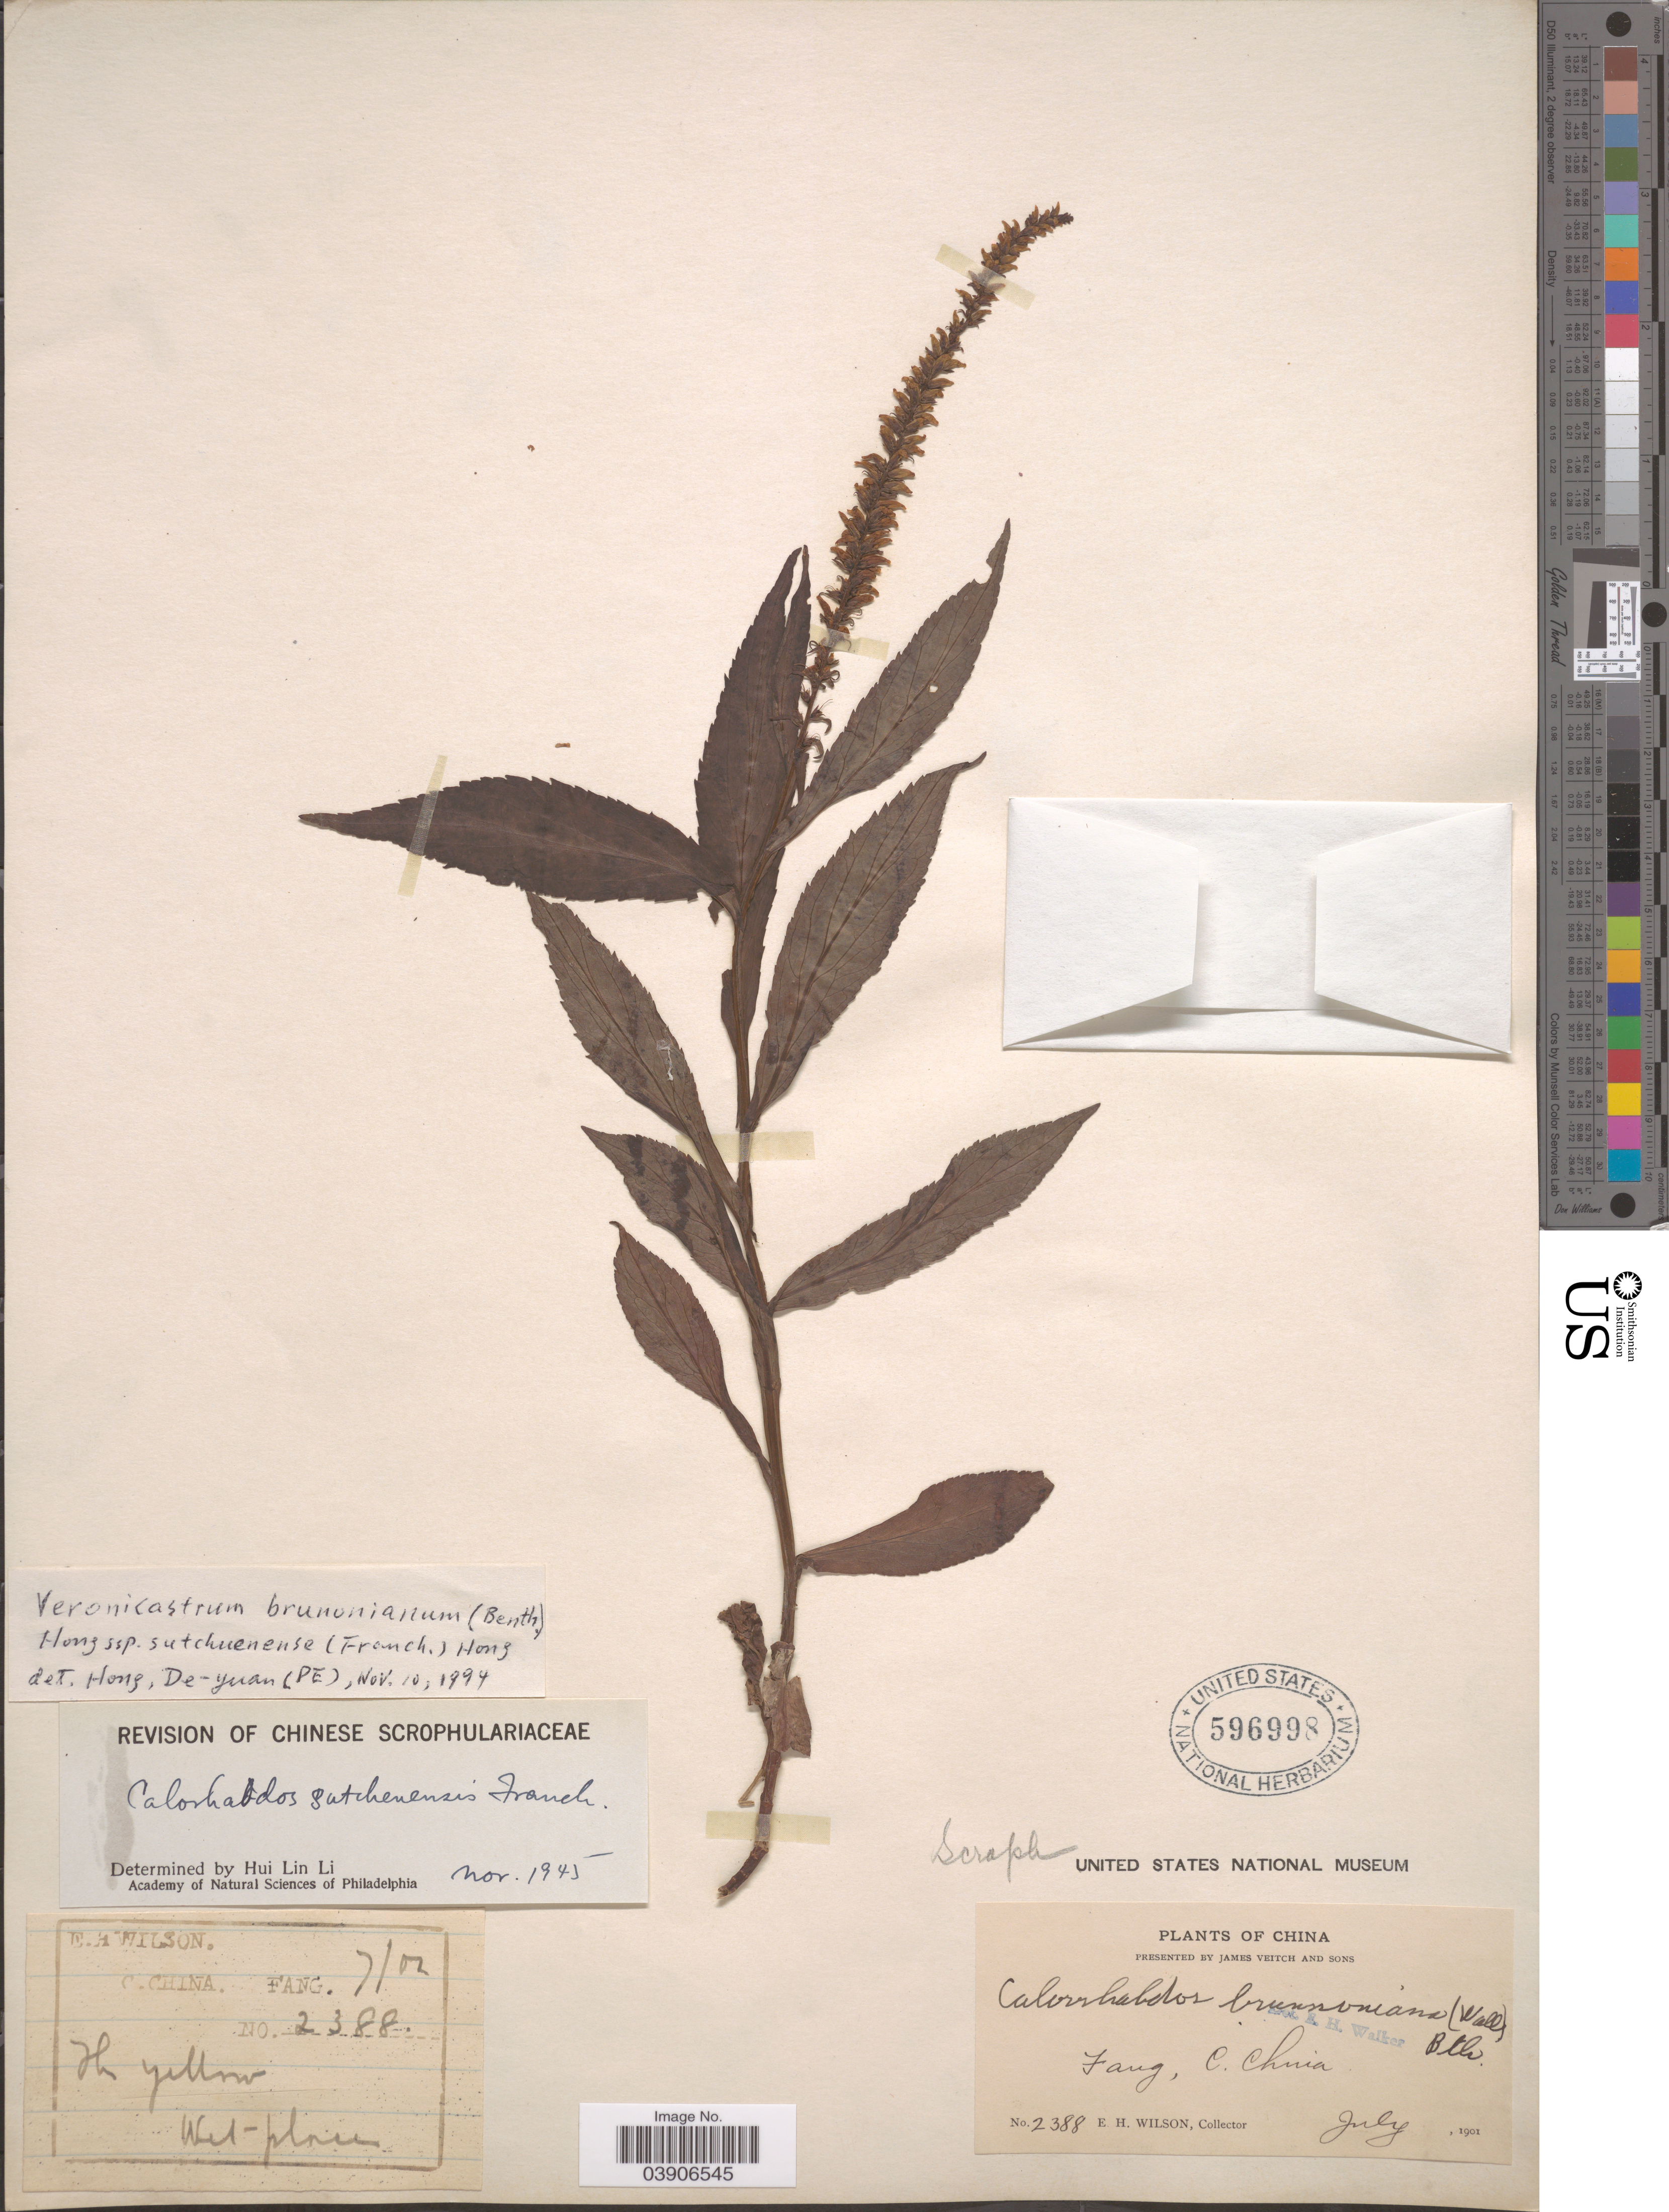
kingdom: Plantae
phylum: Tracheophyta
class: Magnoliopsida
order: Lamiales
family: Plantaginaceae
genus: Veronicastrum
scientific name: Veronicastrum brunonianum subsp. sutchuenense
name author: (Franch.) D.Y. Hong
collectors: E. Wilson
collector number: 2388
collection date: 1901-07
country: China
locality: C. China. Fang.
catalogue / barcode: US 596998